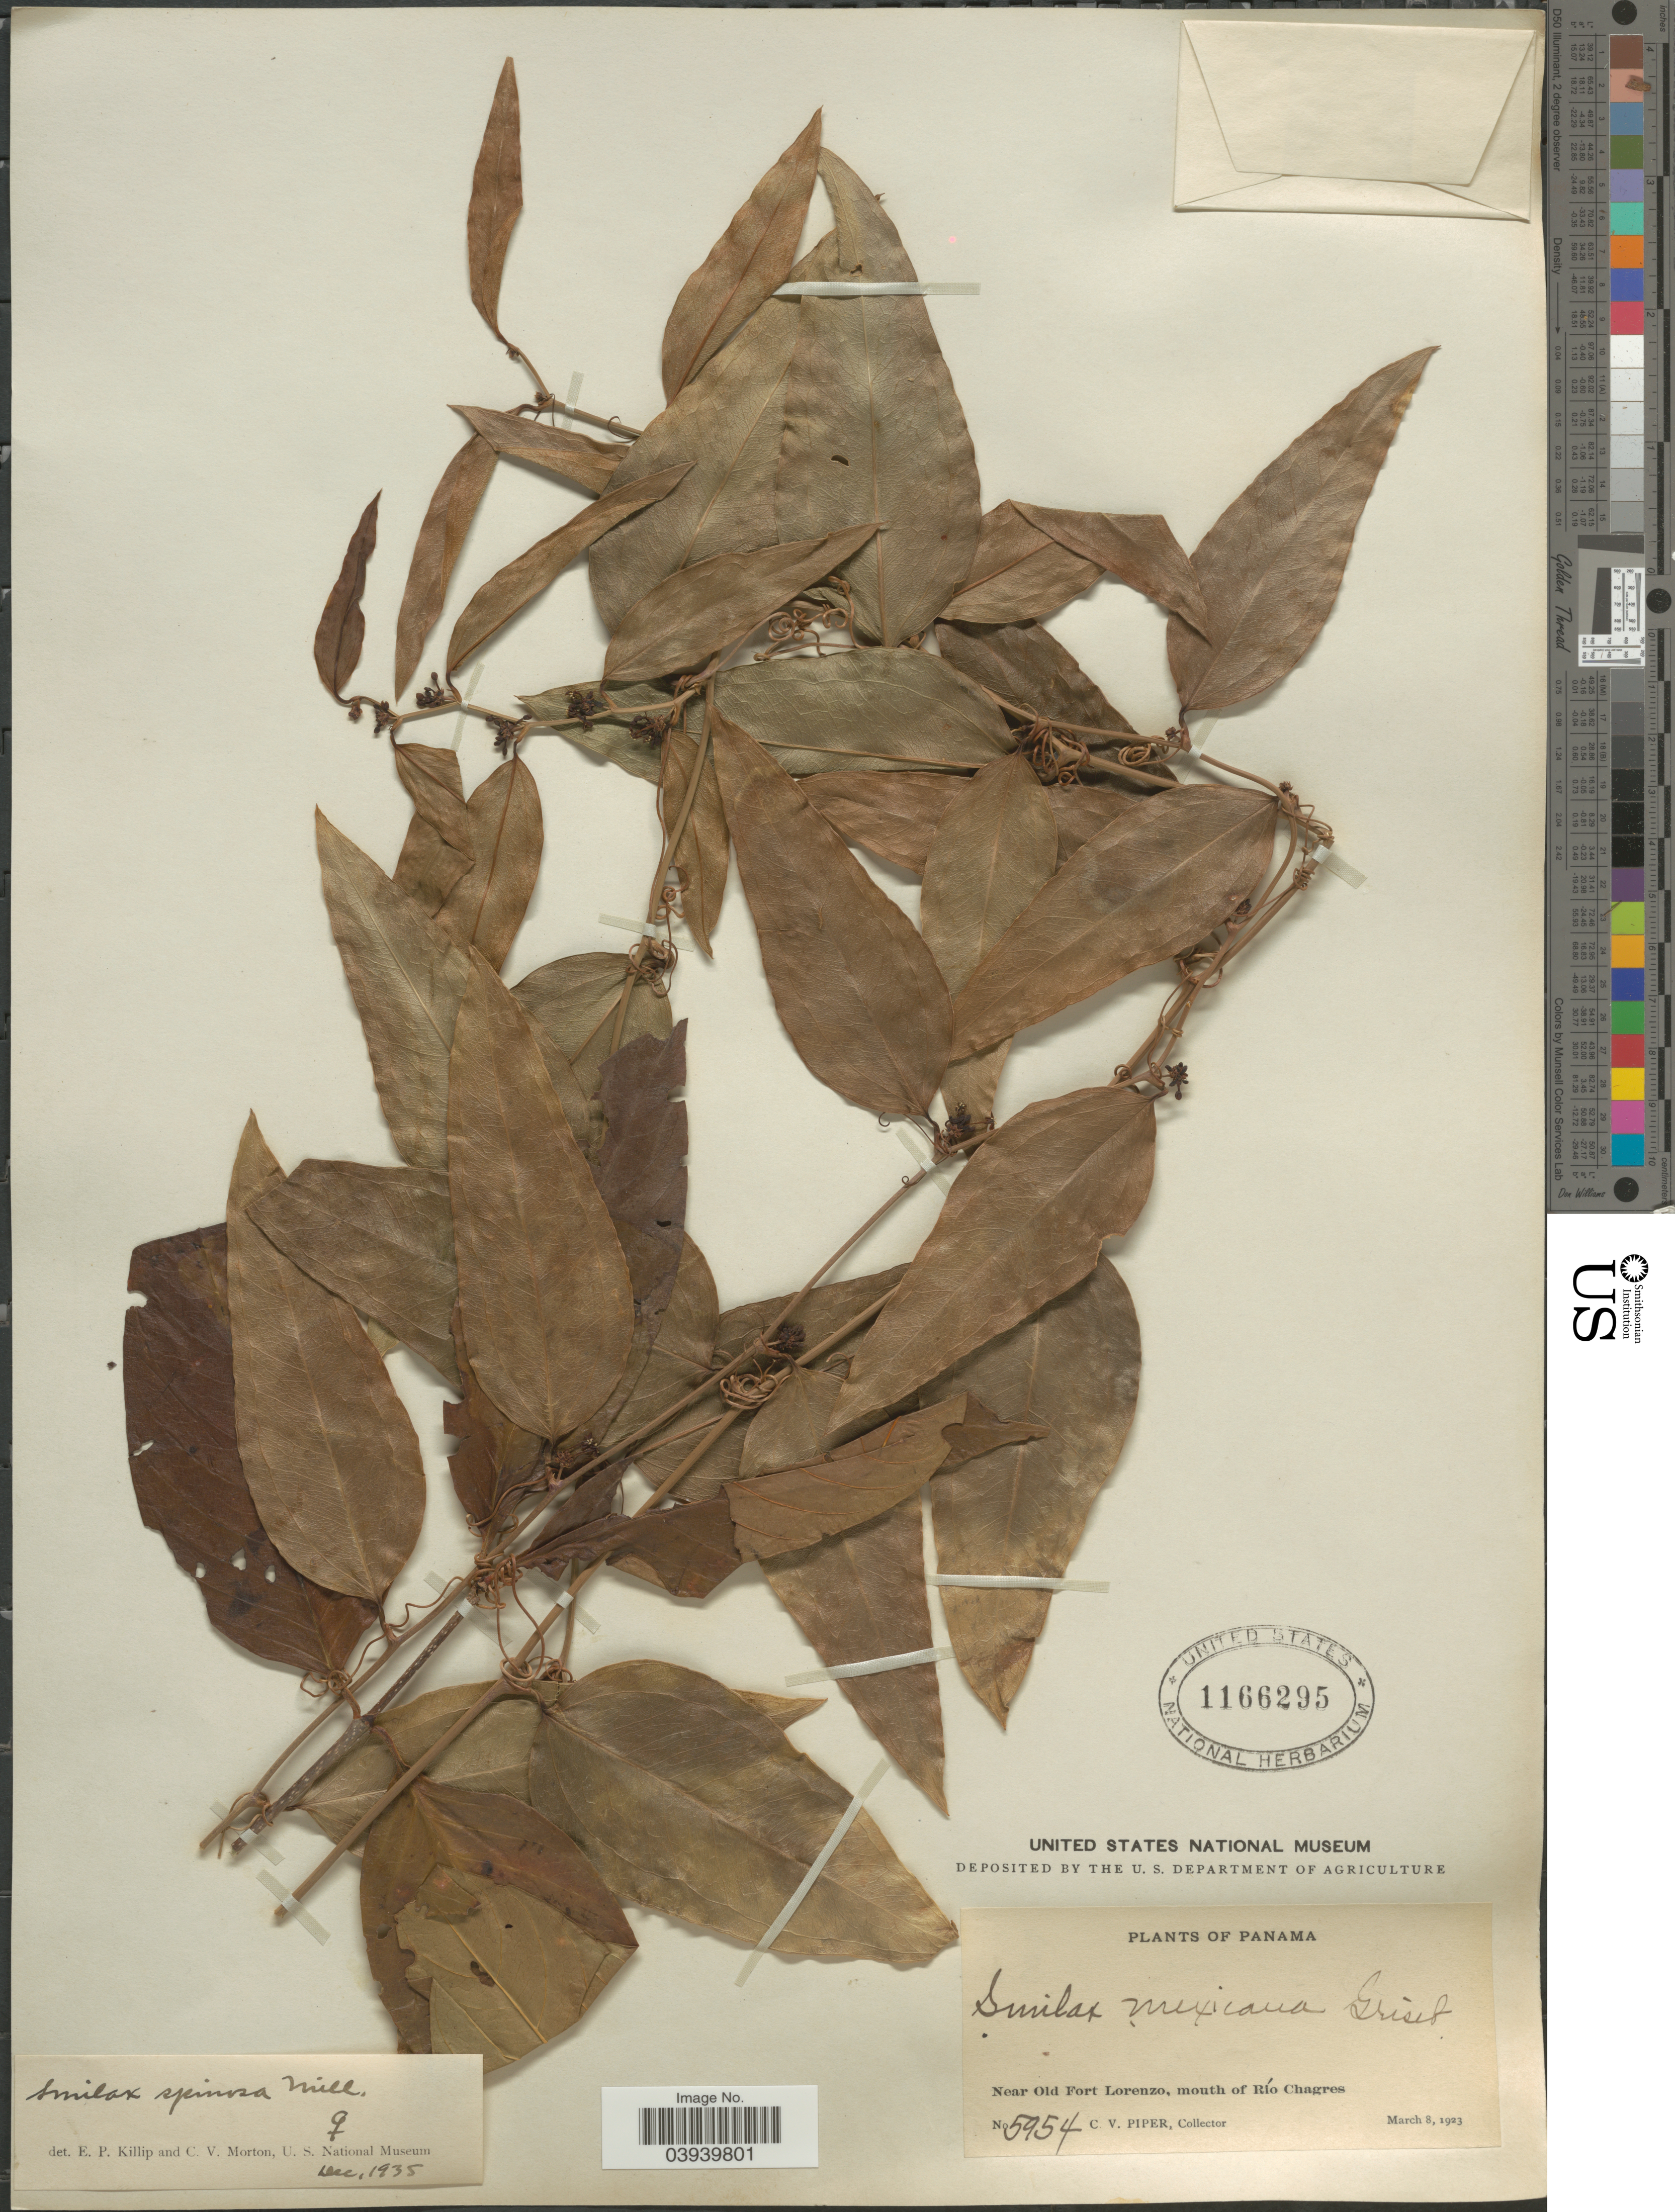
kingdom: Plantae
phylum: Tracheophyta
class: Liliopsida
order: Liliales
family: Smilacaceae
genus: Smilax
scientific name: Smilax spinosa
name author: Mill.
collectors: C. V. Piper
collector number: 5954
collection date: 1923-03-08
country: Panama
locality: Near Old Fort Lorenzo, mouth of Río Chagres.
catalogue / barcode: US 1166295